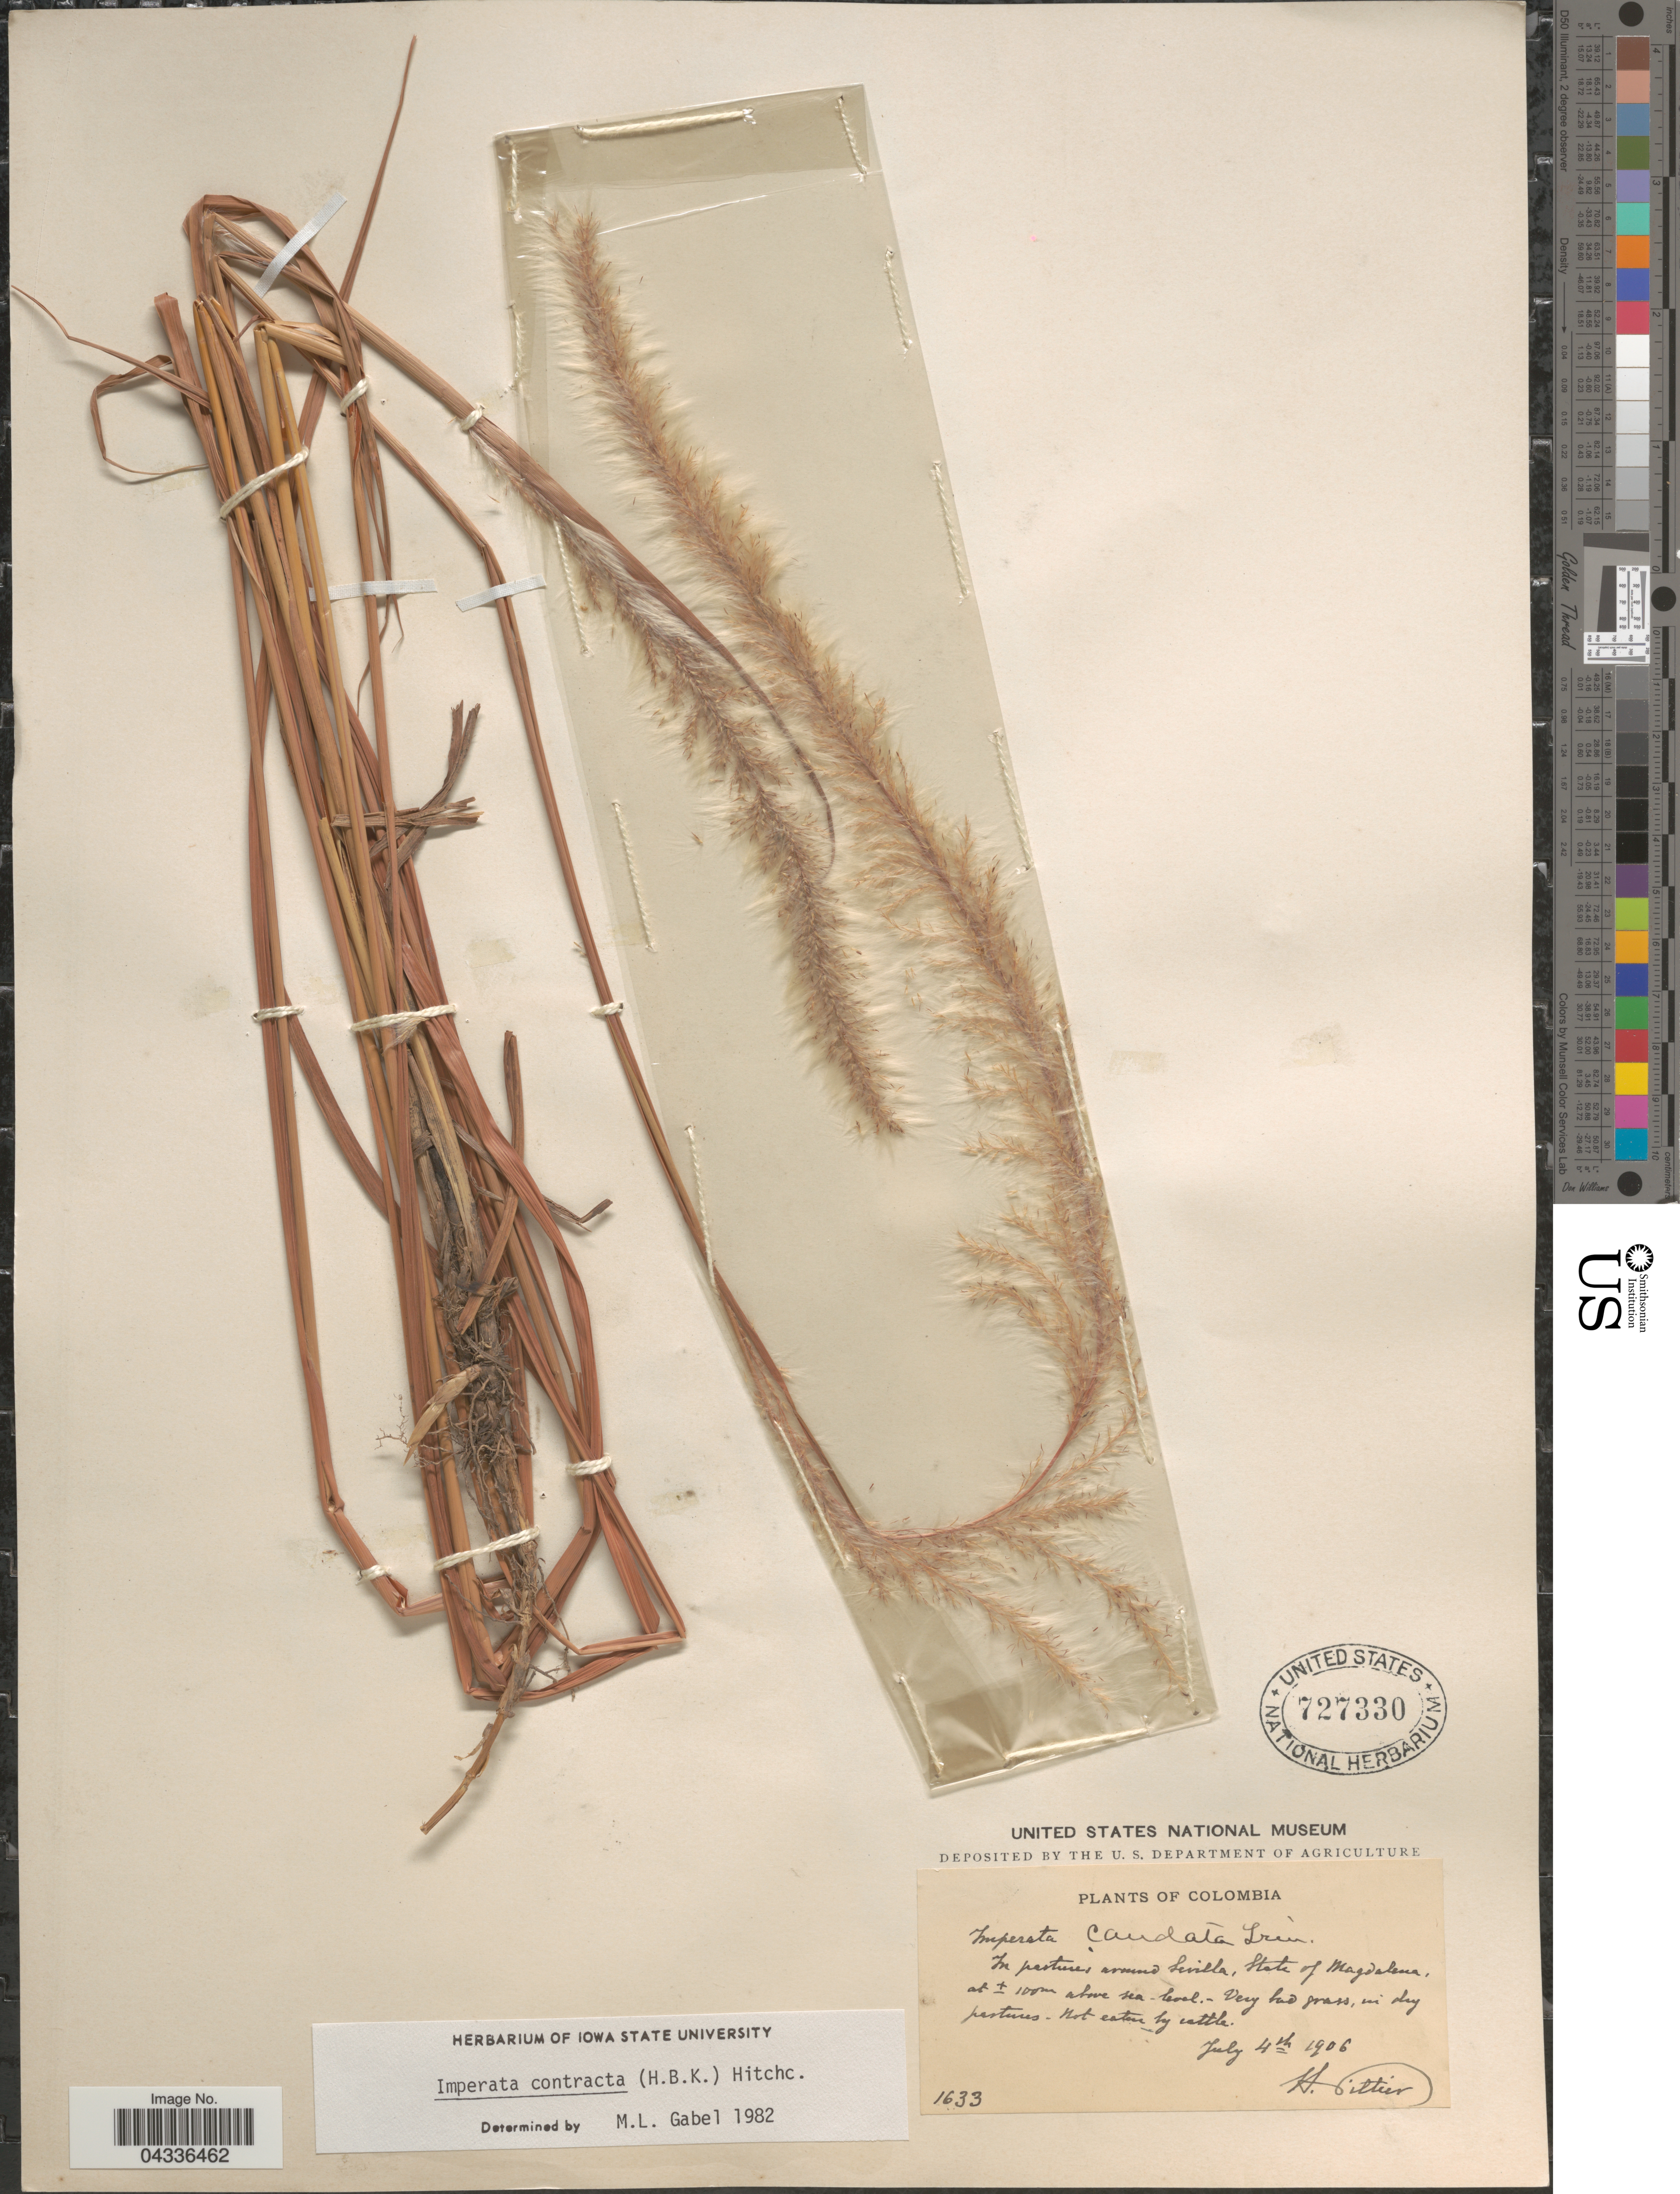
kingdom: Plantae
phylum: Tracheophyta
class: Liliopsida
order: Poales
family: Poaceae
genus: Imperata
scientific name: Imperata contracta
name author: (Kunth) Hitchc.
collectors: H. F. Pittier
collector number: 1633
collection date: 1906-07-04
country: Colombia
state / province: Magdalena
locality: In pastures around Sevilla.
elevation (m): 100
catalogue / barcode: US 727330